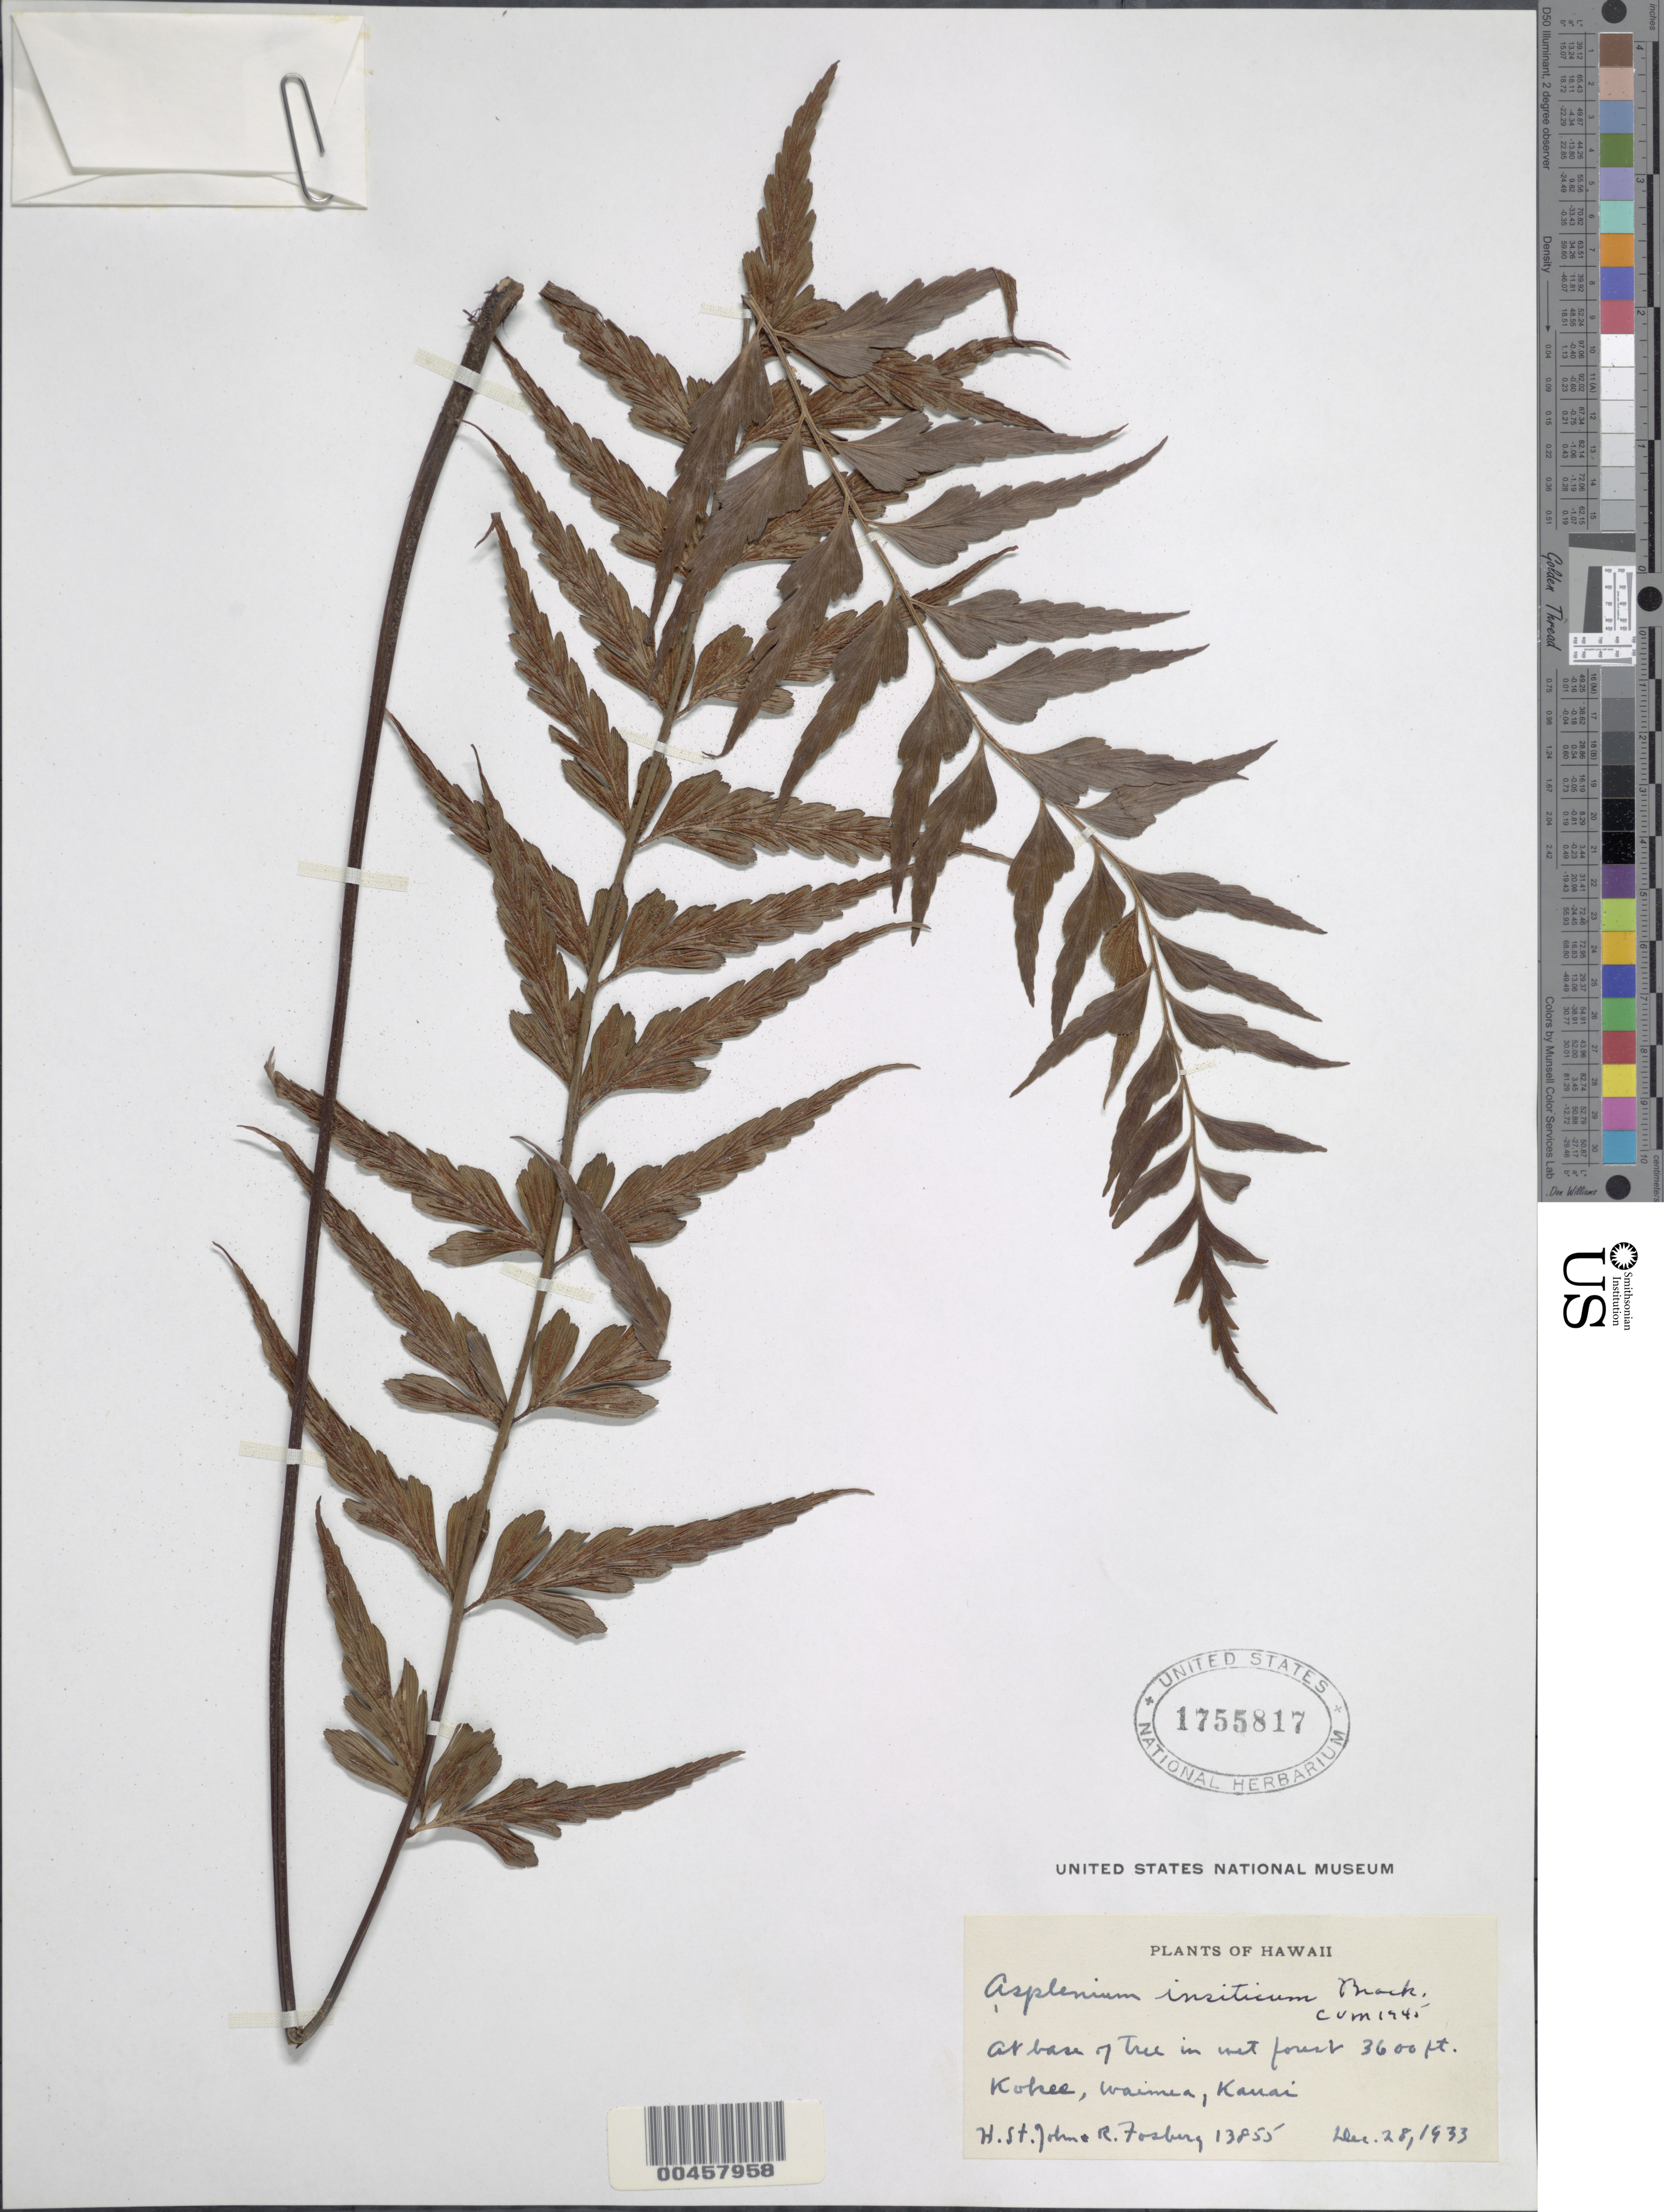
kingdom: Plantae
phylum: Tracheophyta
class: Polypodiopsida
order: Polypodiales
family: Aspleniaceae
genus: Asplenium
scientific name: Asplenium insiticium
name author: Brack. in Wilkes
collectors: H. St. John & F. R. Fosberg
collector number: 13855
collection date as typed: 28 Dec 1933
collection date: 1933-12-28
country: United States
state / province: Hawaii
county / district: Kauai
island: Kaua'i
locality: Kokee, Waimea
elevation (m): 1097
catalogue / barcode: US 1755817